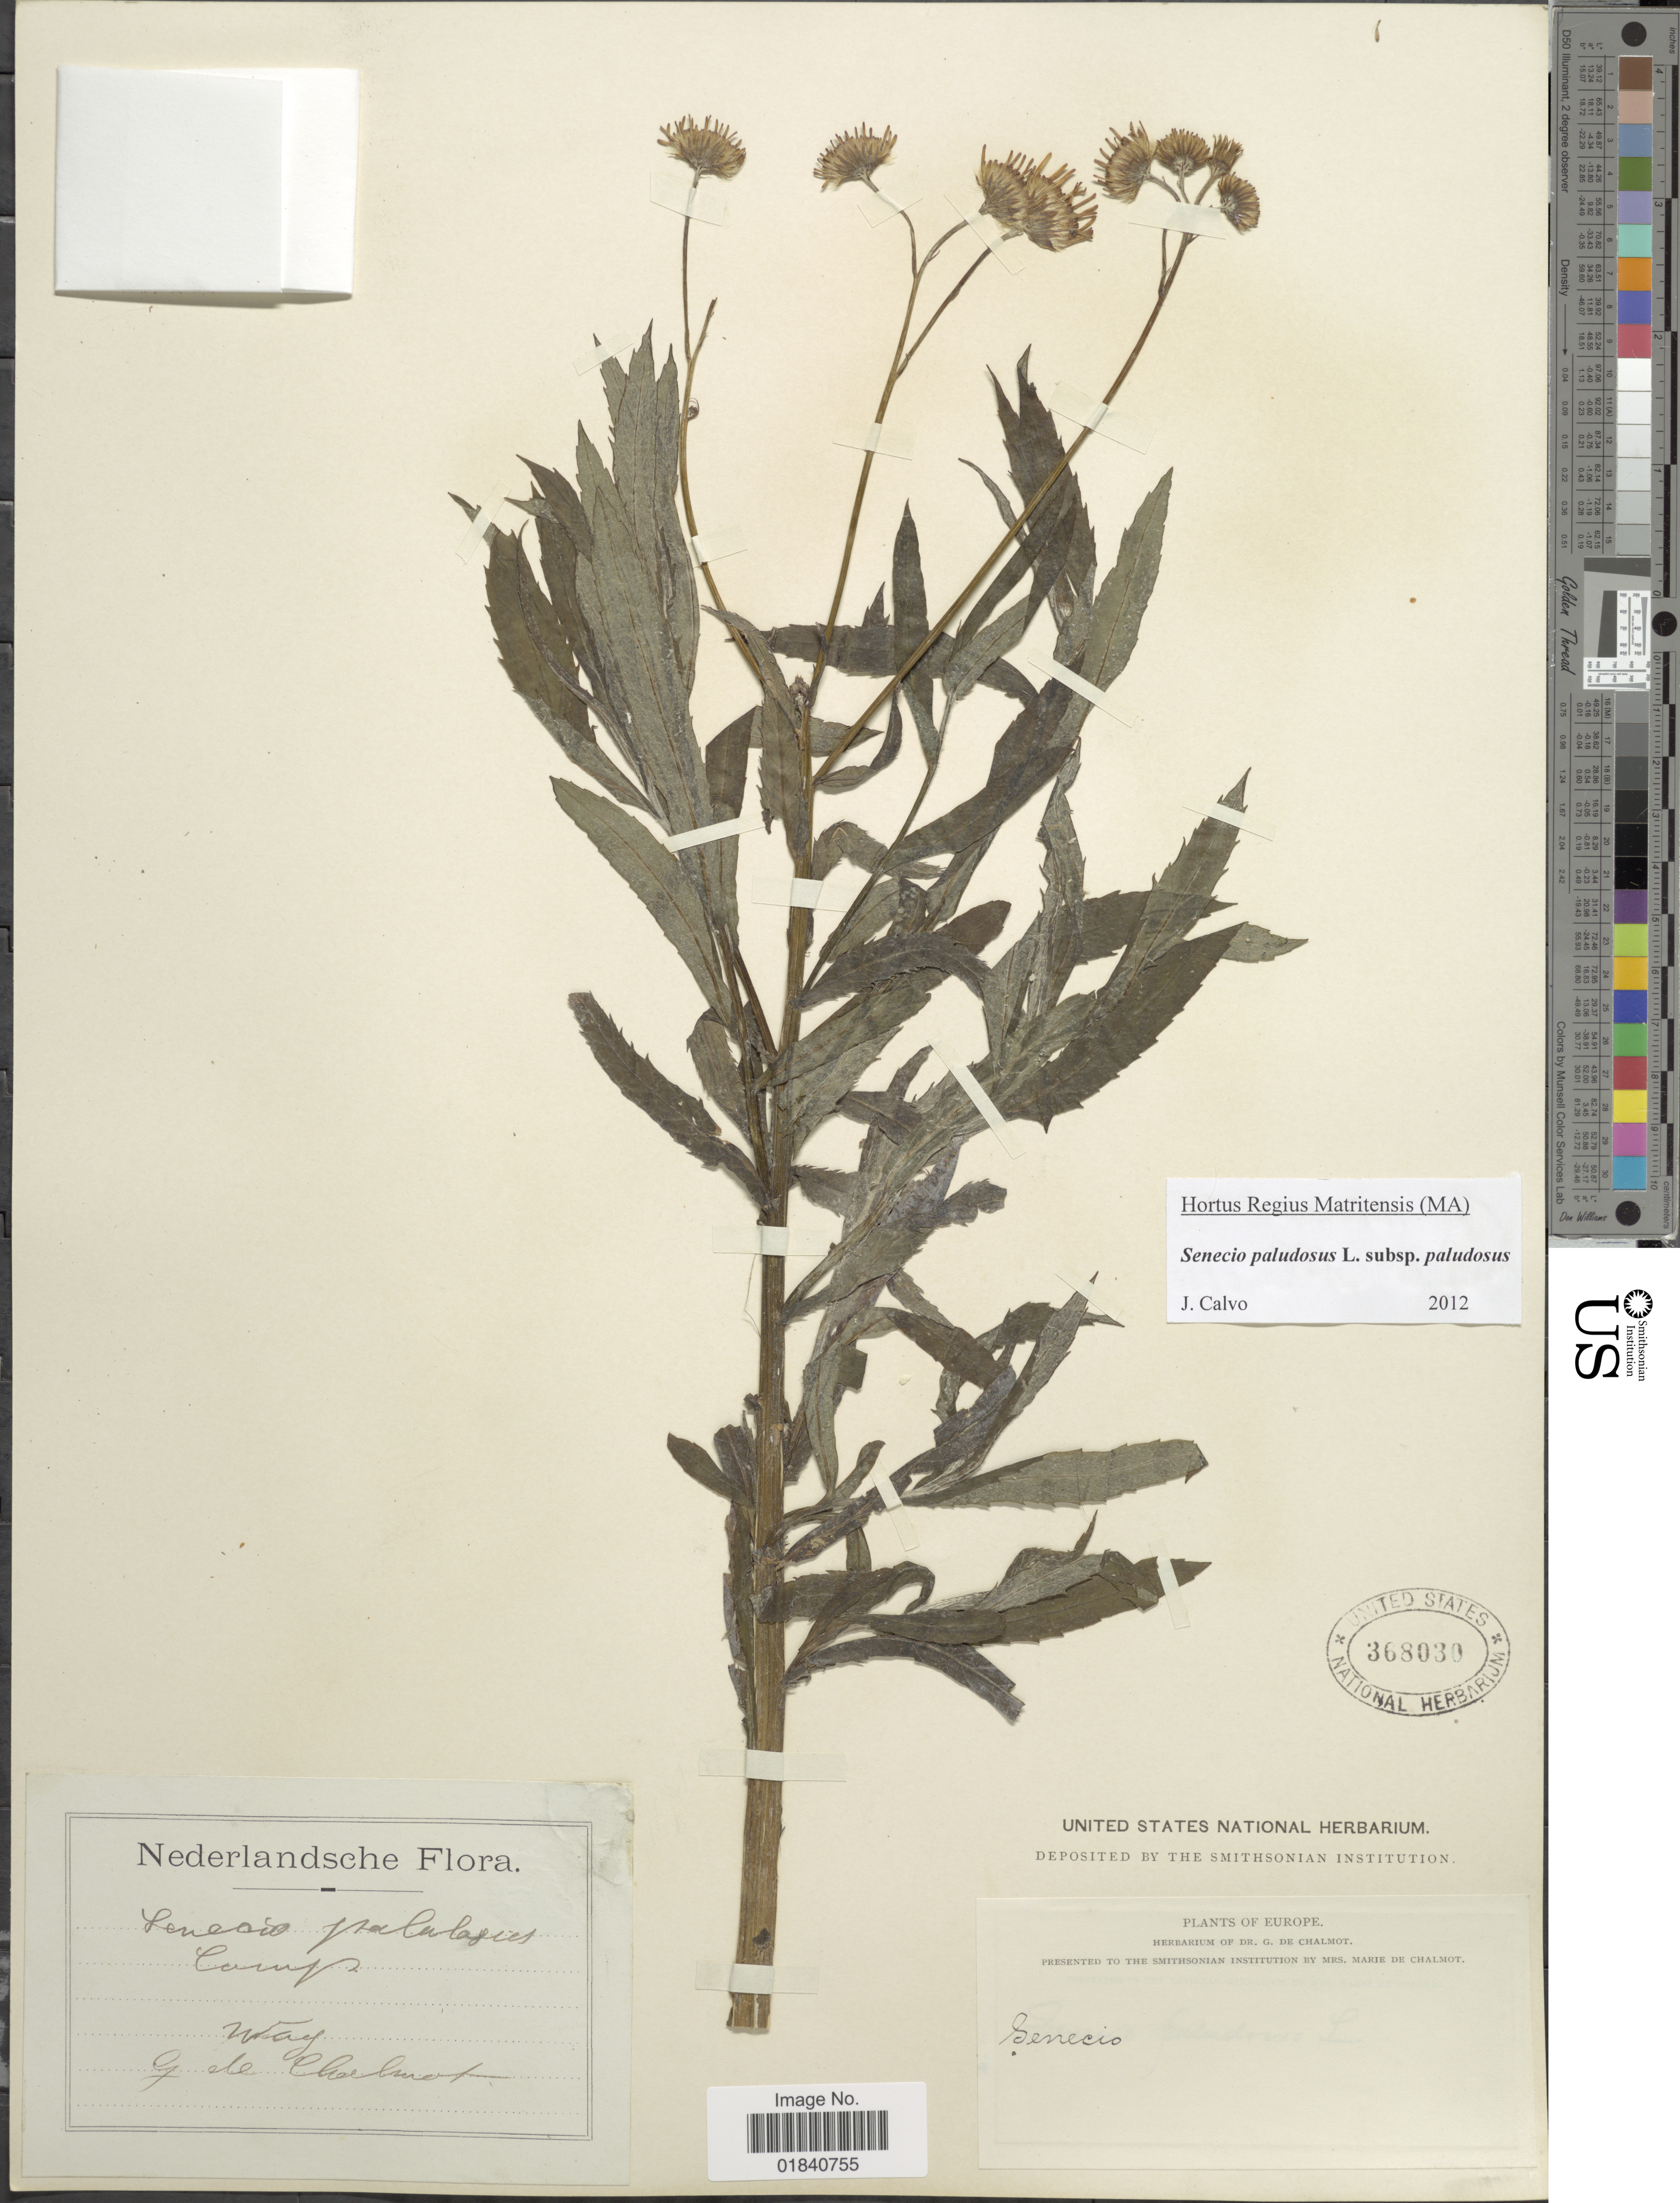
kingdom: Plantae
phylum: Tracheophyta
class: Magnoliopsida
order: Asterales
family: Asteraceae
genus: Senecio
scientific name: Senecio paludosus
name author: L.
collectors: G. de Chalmot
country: Netherlands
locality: Weeg.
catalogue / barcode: US 368030